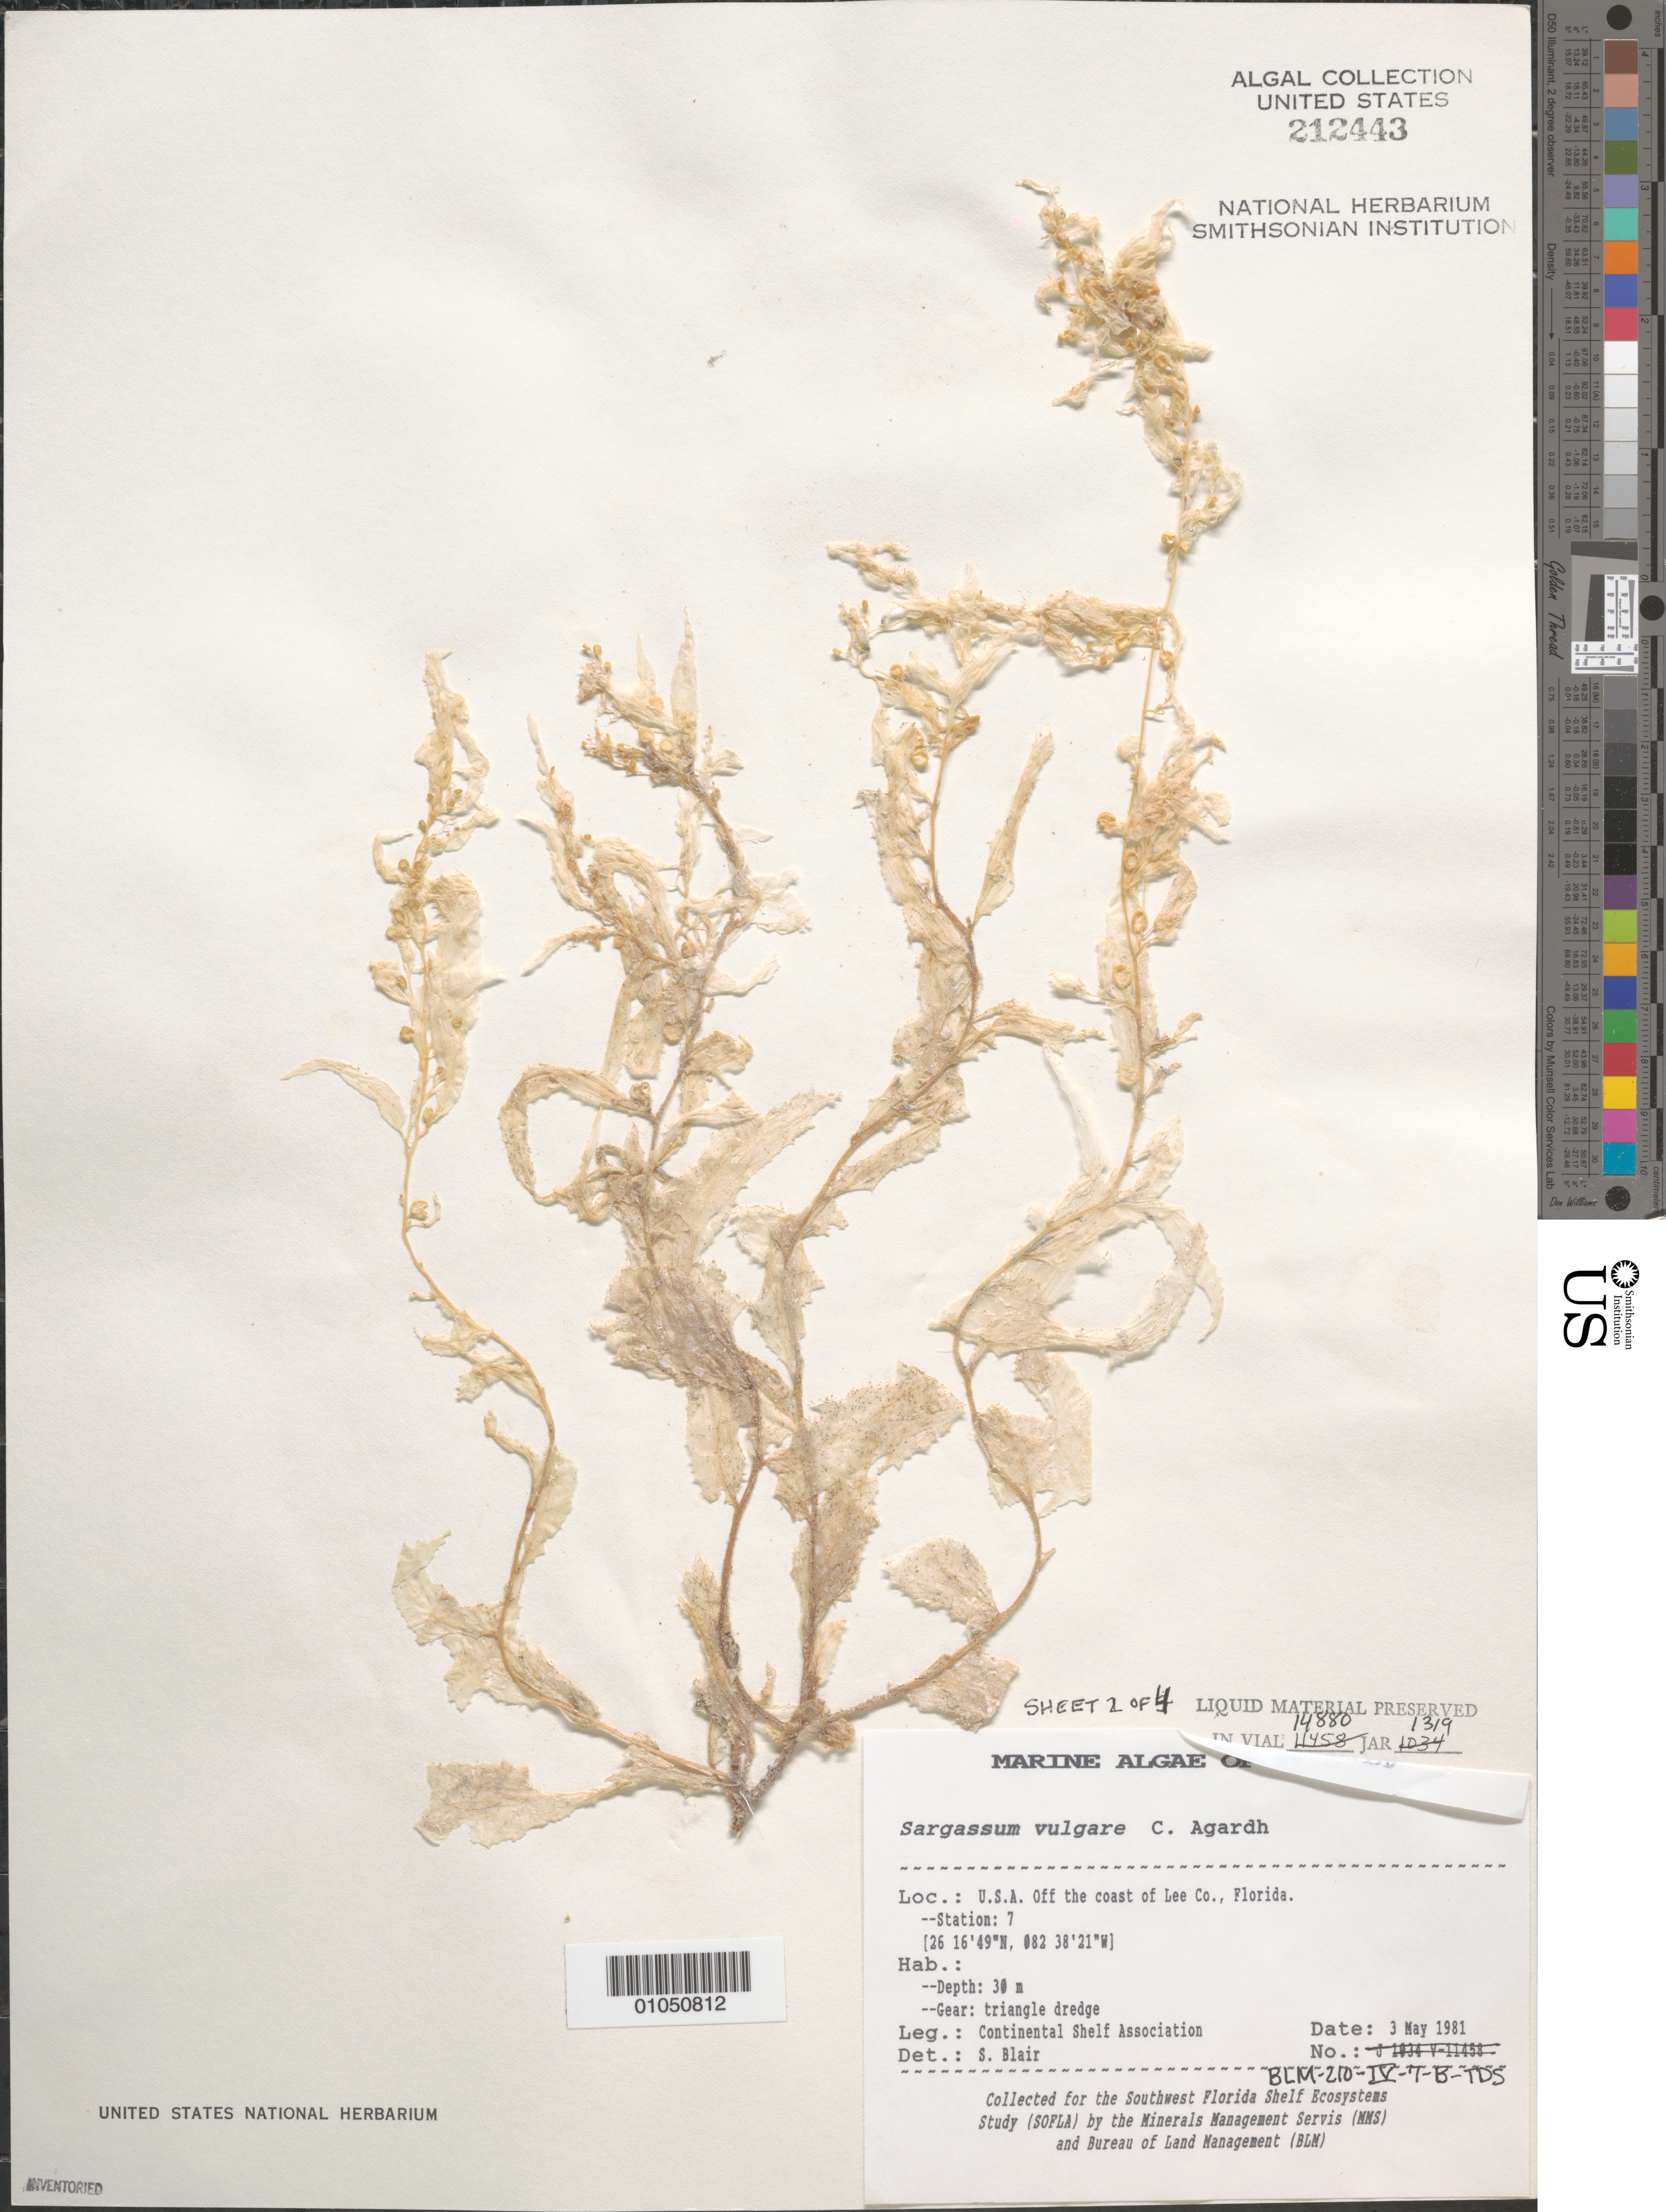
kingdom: Chromista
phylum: Ochrophyta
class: Phaeophyceae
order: Fucales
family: Sargassaceae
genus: Sargassum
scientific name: Sargassum vulgare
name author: C. Agardh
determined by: Blair, S. M.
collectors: Continental Shelf Associates Inc.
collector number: BLM-210-IV-7-B-TDS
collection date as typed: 03 May 1981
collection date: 1981-05-03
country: United States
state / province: Florida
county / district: Lee County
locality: Gulf of Mexico off the coast of Lee County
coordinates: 26 16'49"N, 82 38'21"W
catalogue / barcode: US 212443